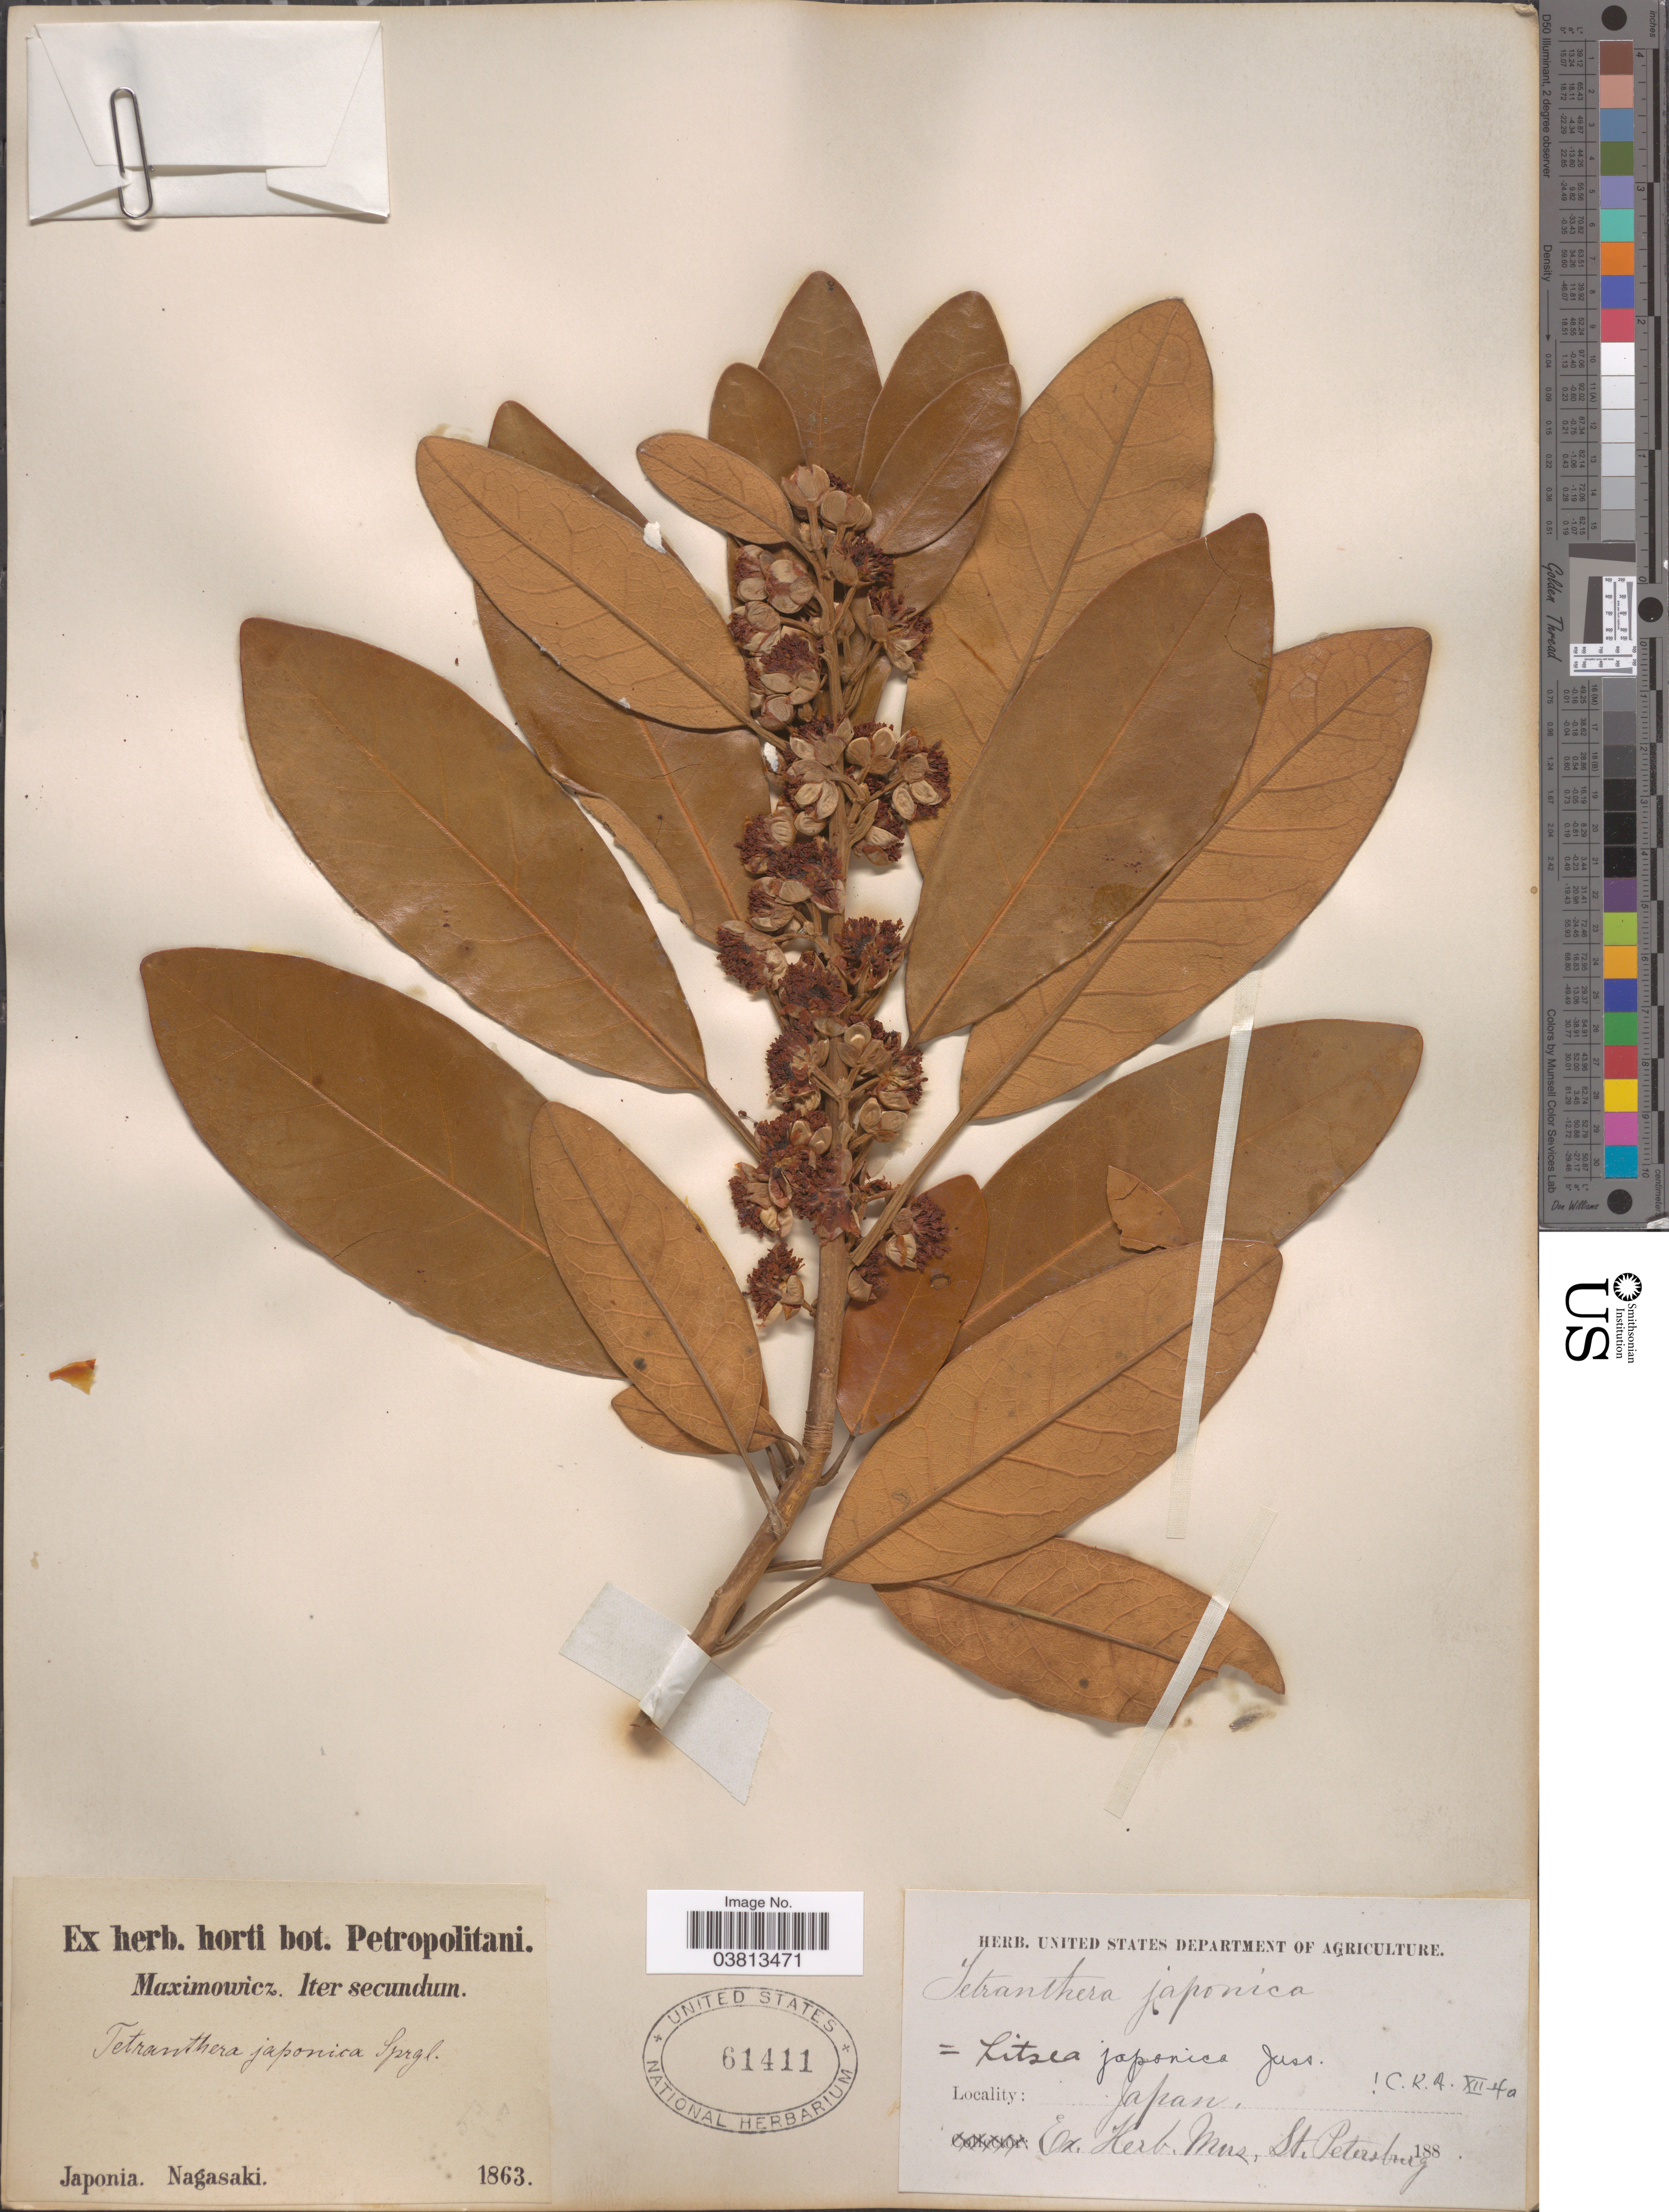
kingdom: Plantae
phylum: Tracheophyta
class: Magnoliopsida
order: Laurales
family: Lauraceae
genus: Litsea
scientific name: Litsea japonica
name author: (Thunb.) Juss.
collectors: Maximowicz, --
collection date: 1863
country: Japan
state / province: Nagasaki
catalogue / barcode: US 61411